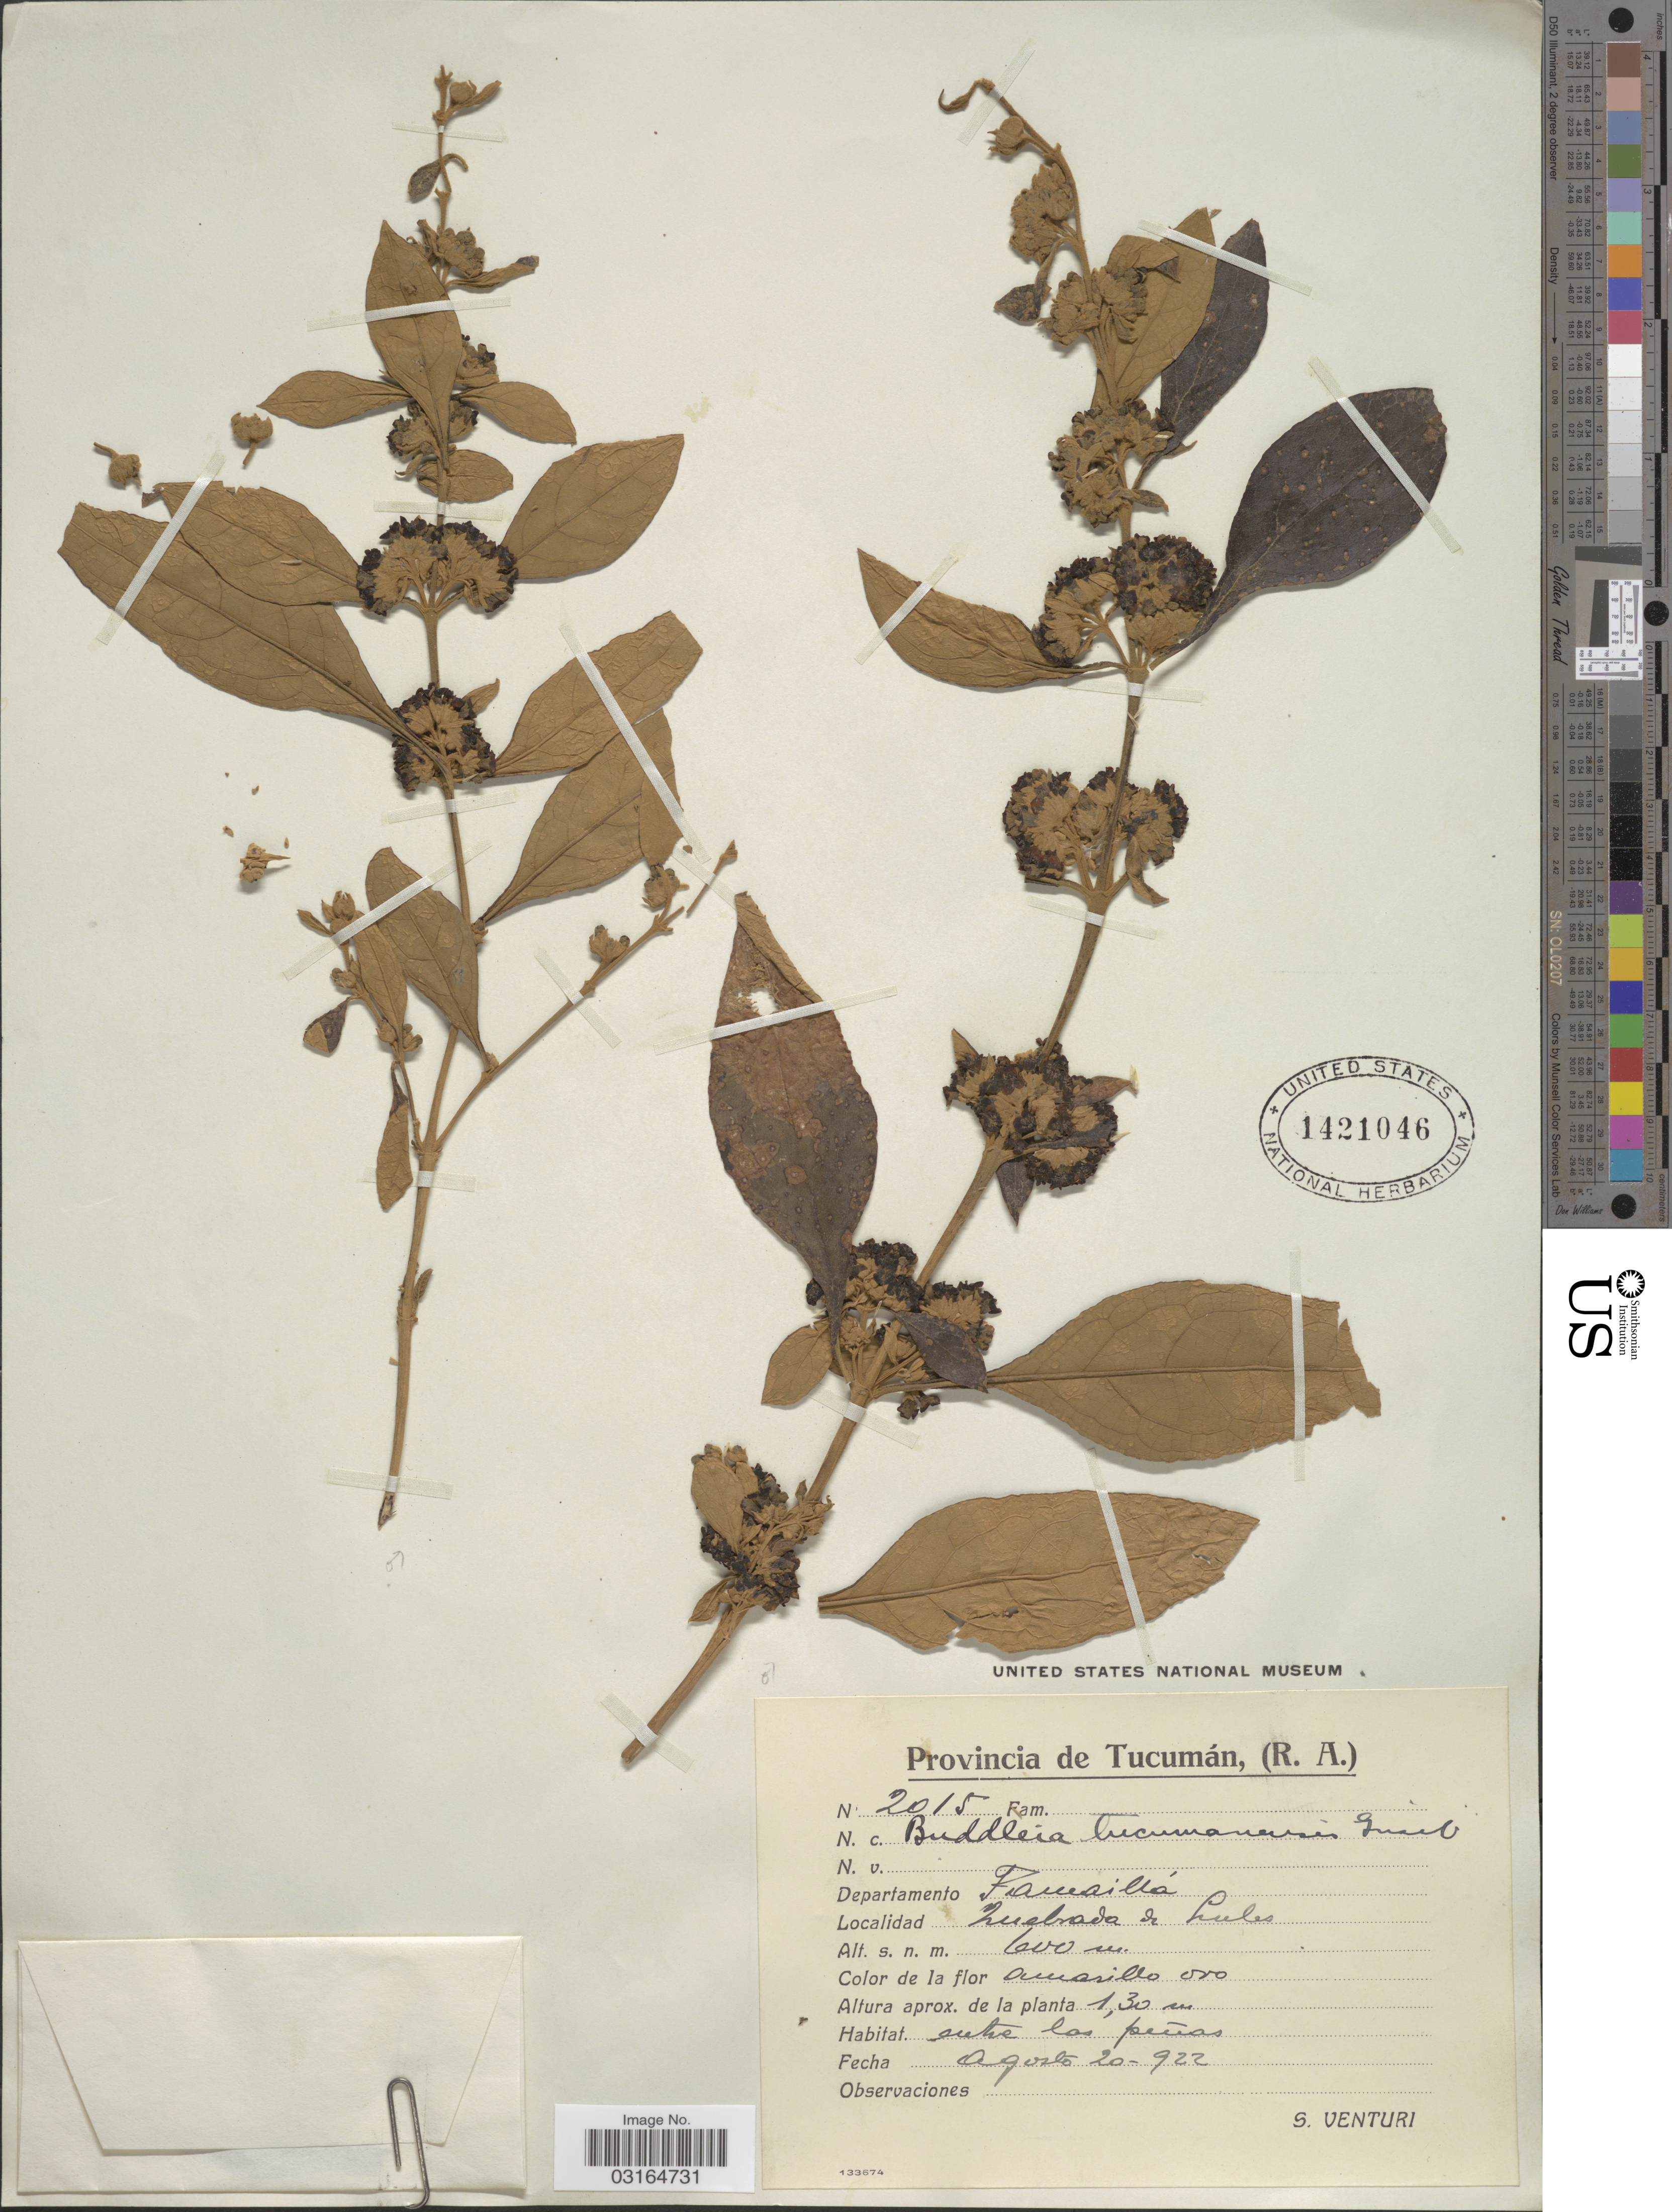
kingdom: Plantae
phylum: Tracheophyta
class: Magnoliopsida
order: Lamiales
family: Scrophulariaceae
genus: Buddleja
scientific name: Buddleja tucumanensis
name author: Griseb.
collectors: S. Venturi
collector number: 2015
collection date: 1922-08-20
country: Argentina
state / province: Tucuman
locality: (R. A.), Departamento Famaillá. Quebrada de Lules.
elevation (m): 600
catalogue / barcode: US 1421046